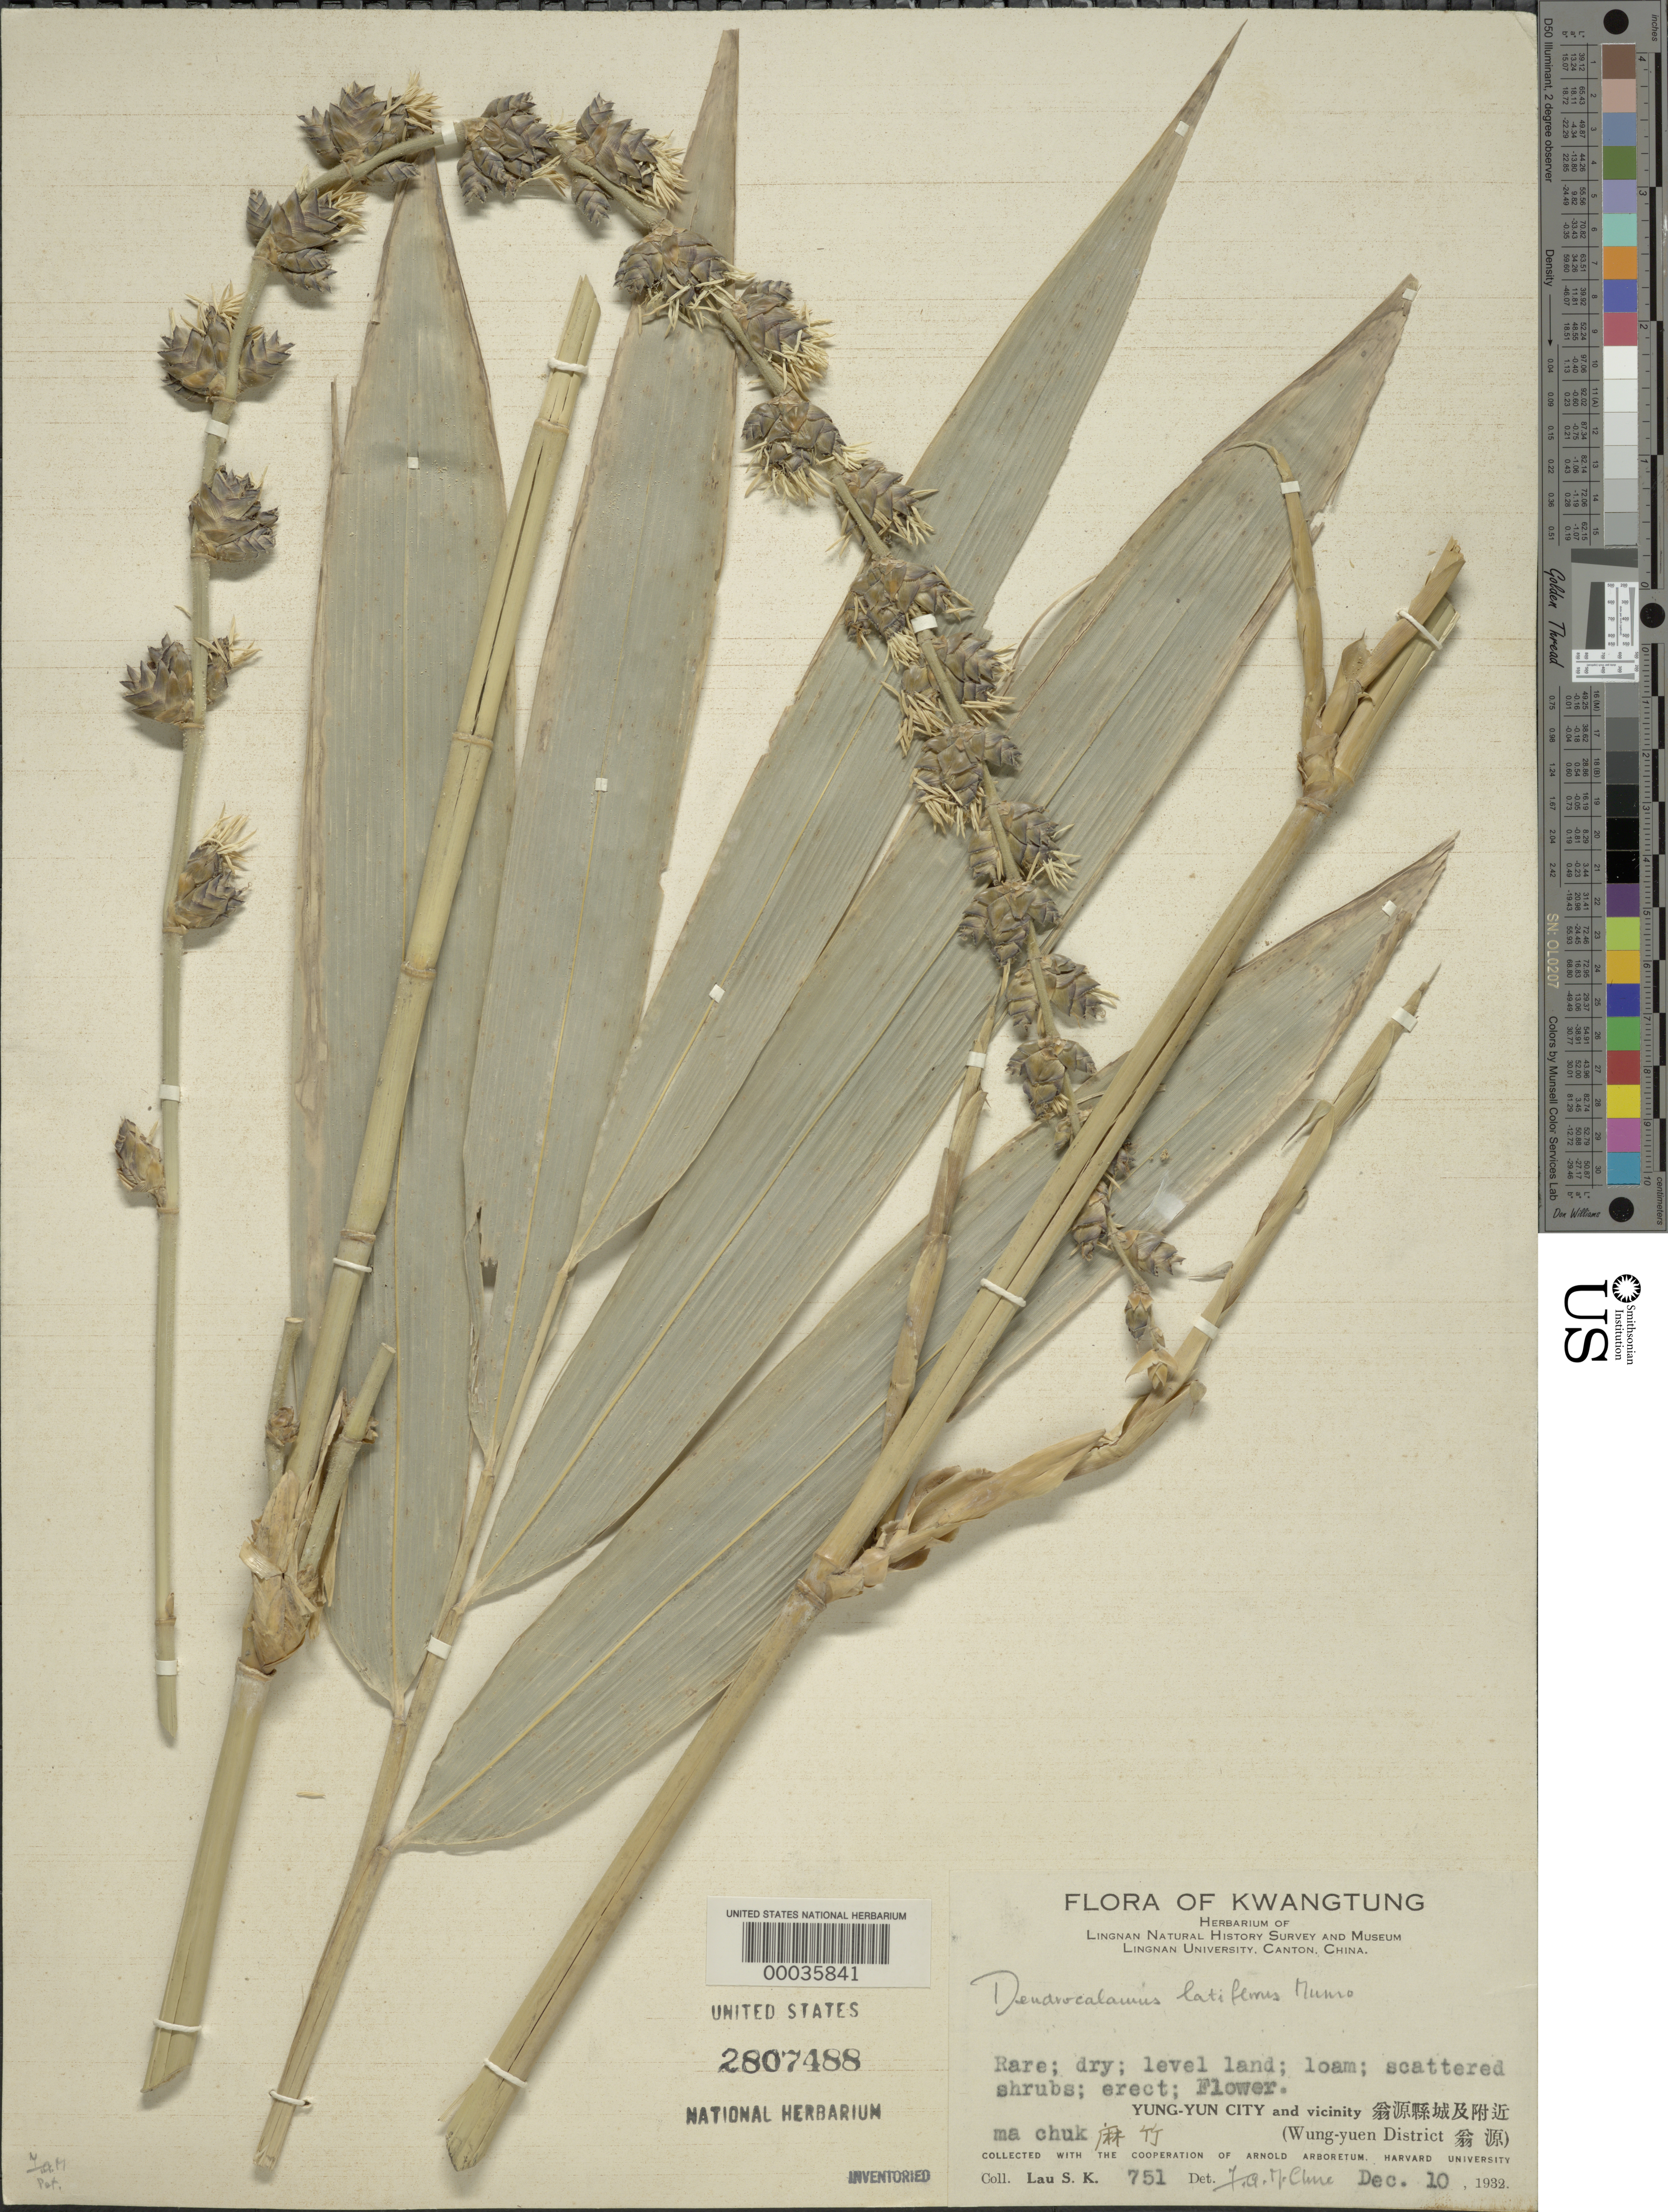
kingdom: Plantae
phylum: Tracheophyta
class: Liliopsida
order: Poales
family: Poaceae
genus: Dendrocalamus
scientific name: Dendrocalamus latiflorus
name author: Munro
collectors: S. K. Lau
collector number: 751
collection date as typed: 10 Dec 1932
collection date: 1932-12-10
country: China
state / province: Guangdong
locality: Yung yun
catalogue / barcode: US 2807488